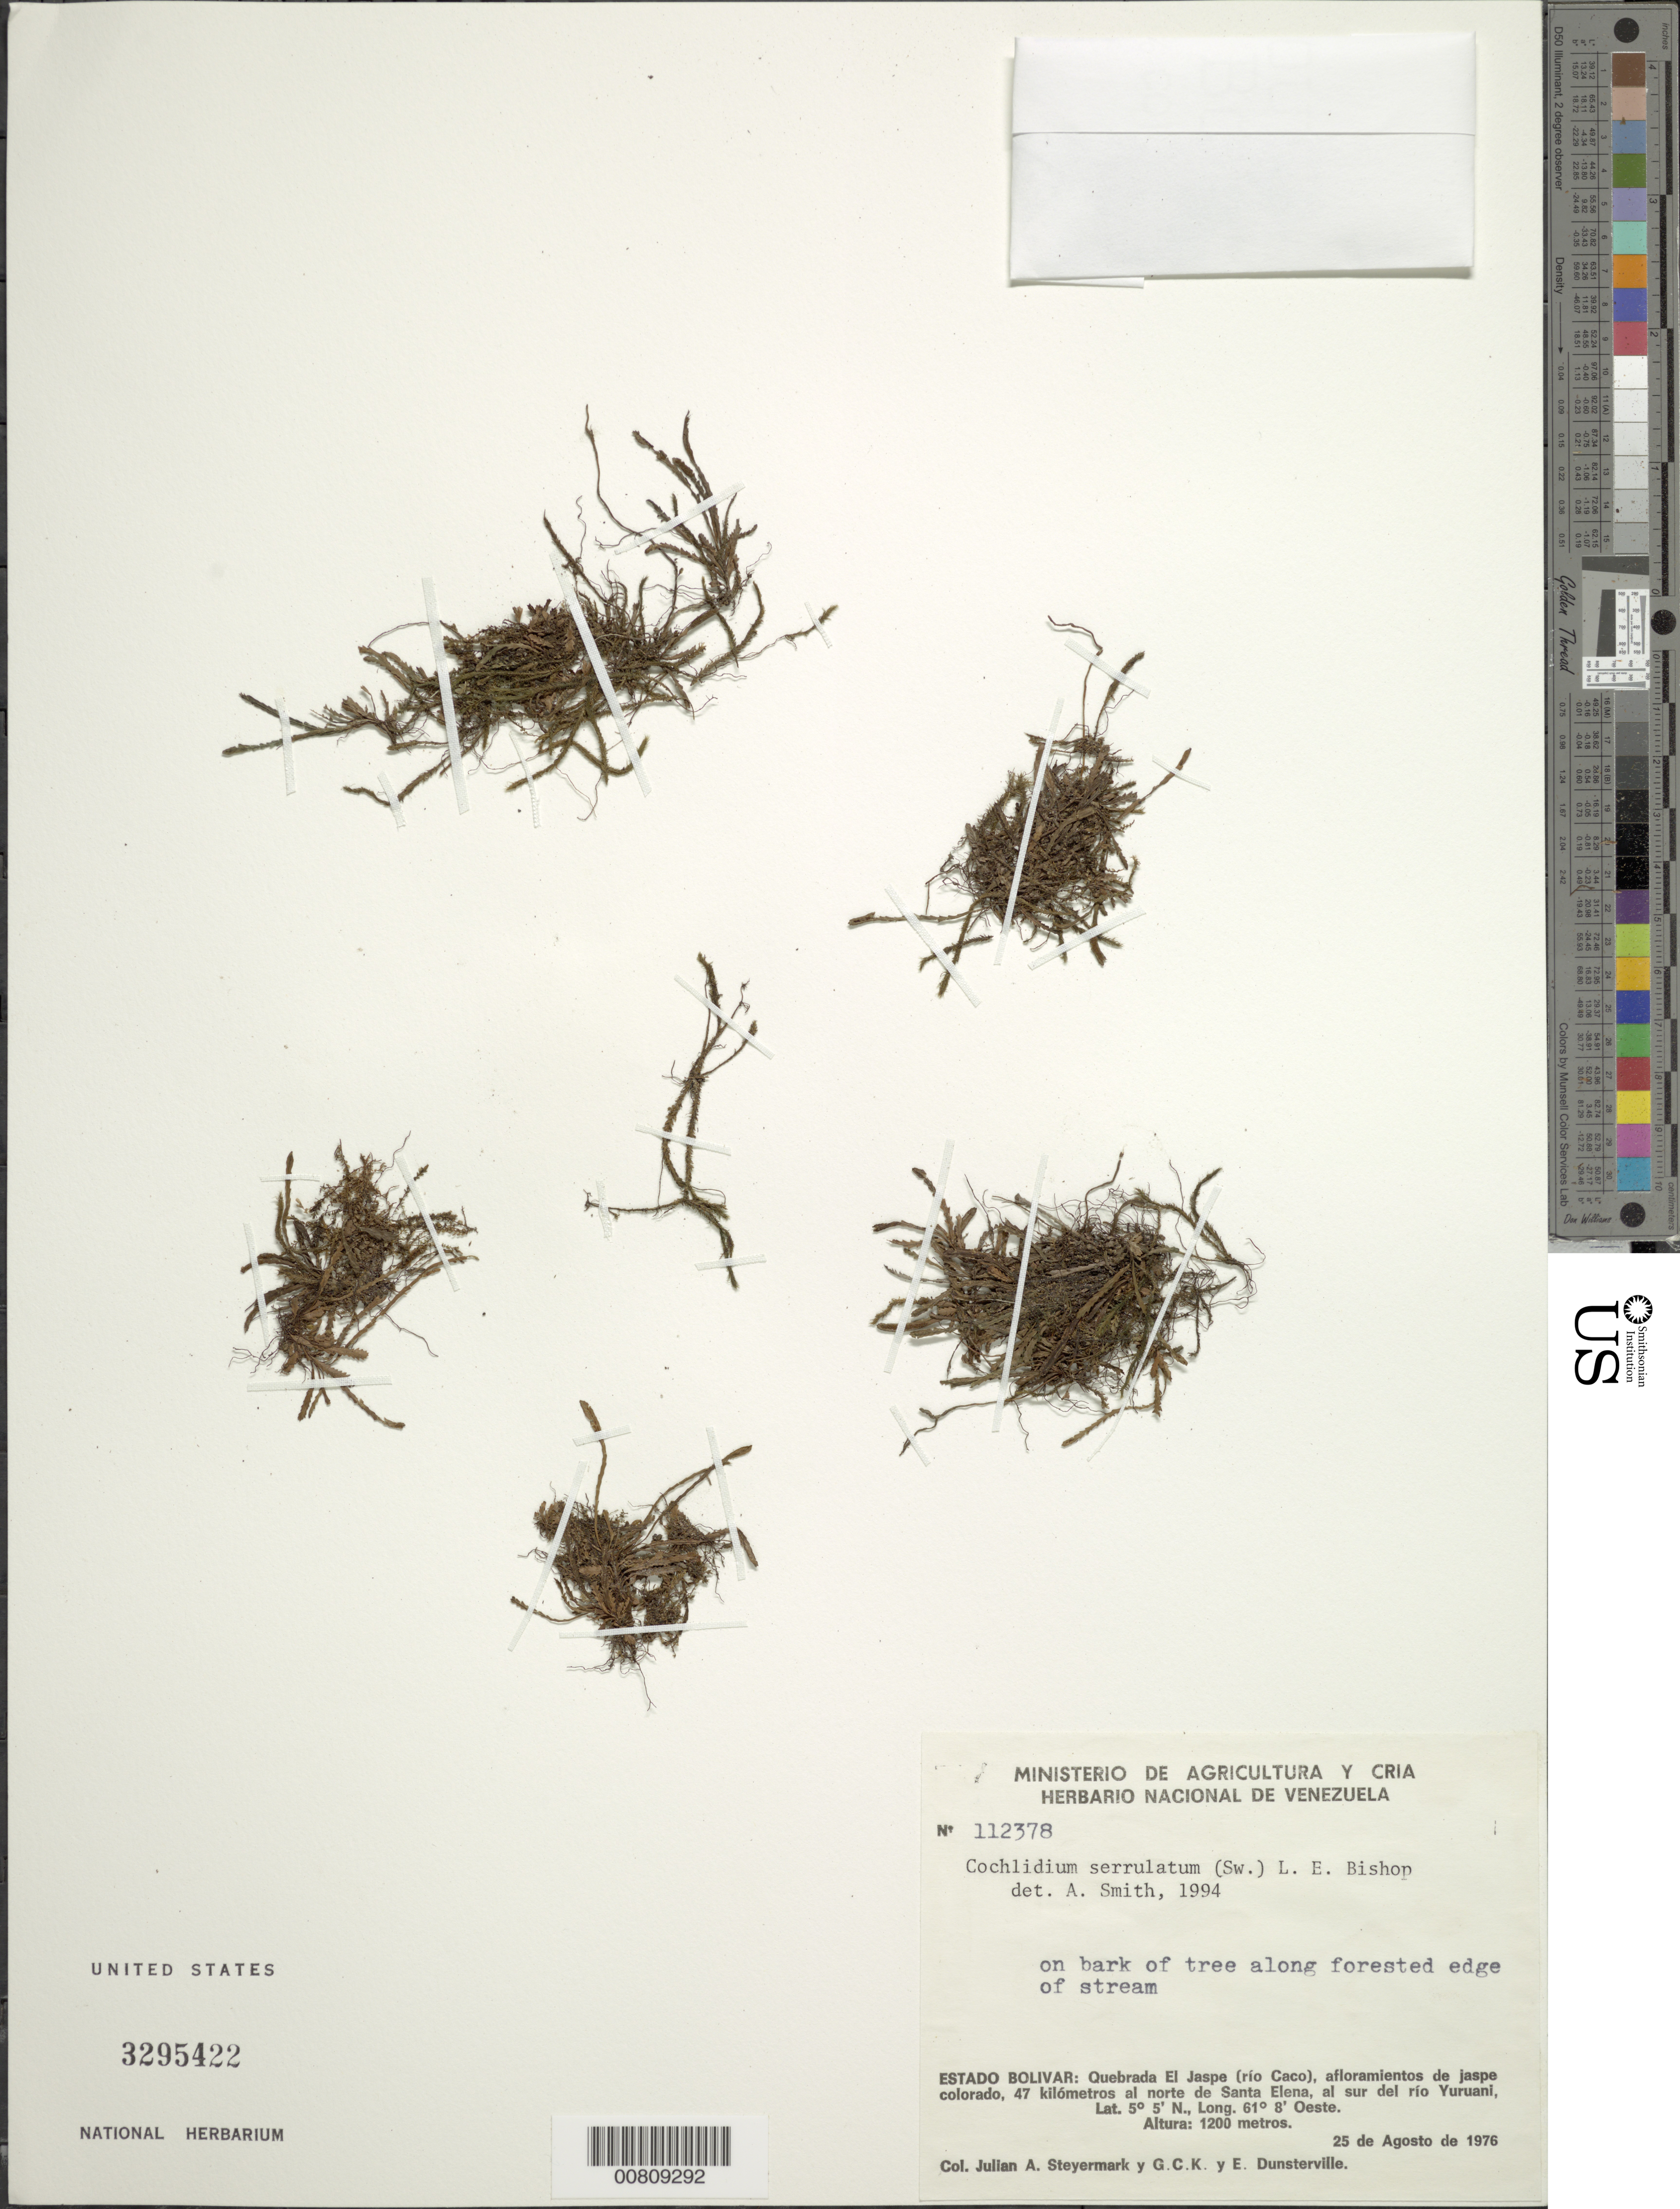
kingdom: Plantae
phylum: Tracheophyta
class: Polypodiopsida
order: Polypodiales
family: Polypodiaceae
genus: Cochlidium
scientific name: Cochlidium serrulatum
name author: (Sw.) L.E. Bishop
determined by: Smith, A.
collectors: J. Steyermark, G. C. K. Dunsterville & E. Dunsterville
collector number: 112378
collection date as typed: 25-Aug-76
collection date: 1976-08-25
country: Venezuela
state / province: Bolívar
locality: Quebrada El Jaspe (río Caco), 47 km N of Santa Elena, S of río Yuruani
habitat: On bark of tree along forested edge of stream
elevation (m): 1200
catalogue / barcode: US 3295422